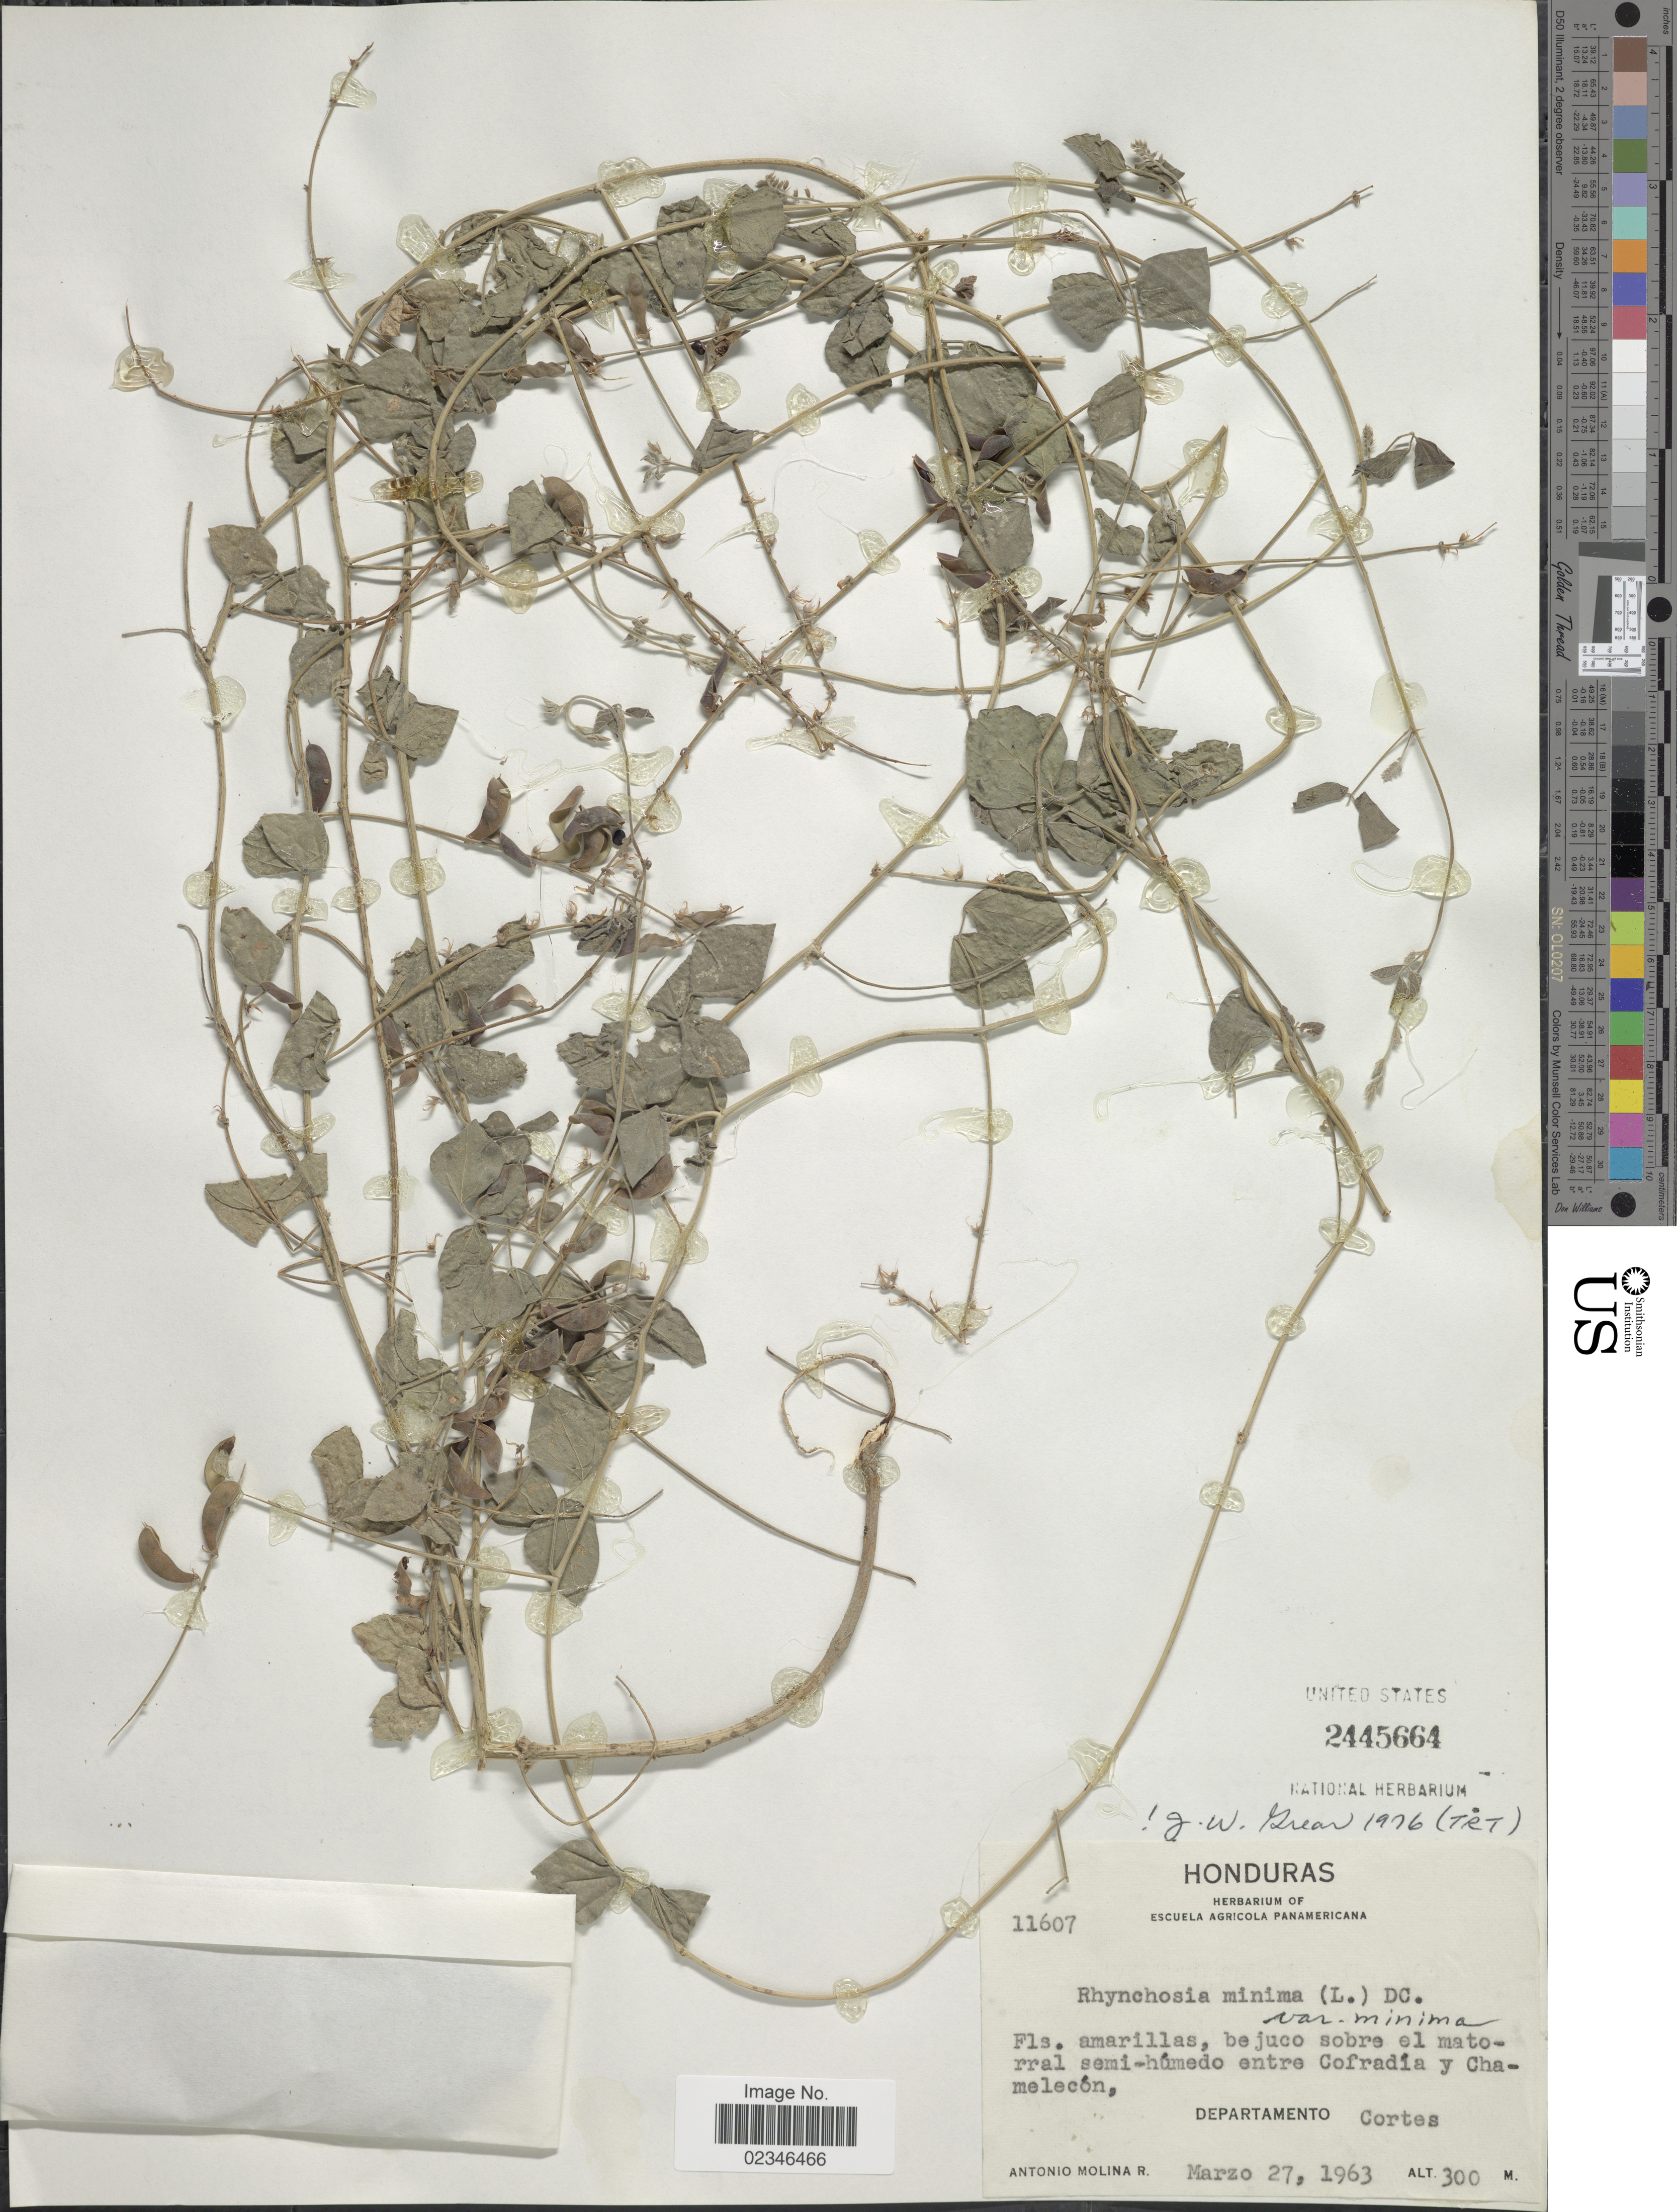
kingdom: Plantae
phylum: Tracheophyta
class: Magnoliopsida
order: Fabales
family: Fabaceae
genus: Rhynchosia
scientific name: Rhynchosia minima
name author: (L.) DC.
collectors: A. Molina R.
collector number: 11607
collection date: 1963-03-27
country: Honduras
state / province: Cortés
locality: Bejuco sobre el matorral semi-húmedo entre Cofradía y Chamelecón, Departamento Cortes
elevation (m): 300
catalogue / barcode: US 2445664